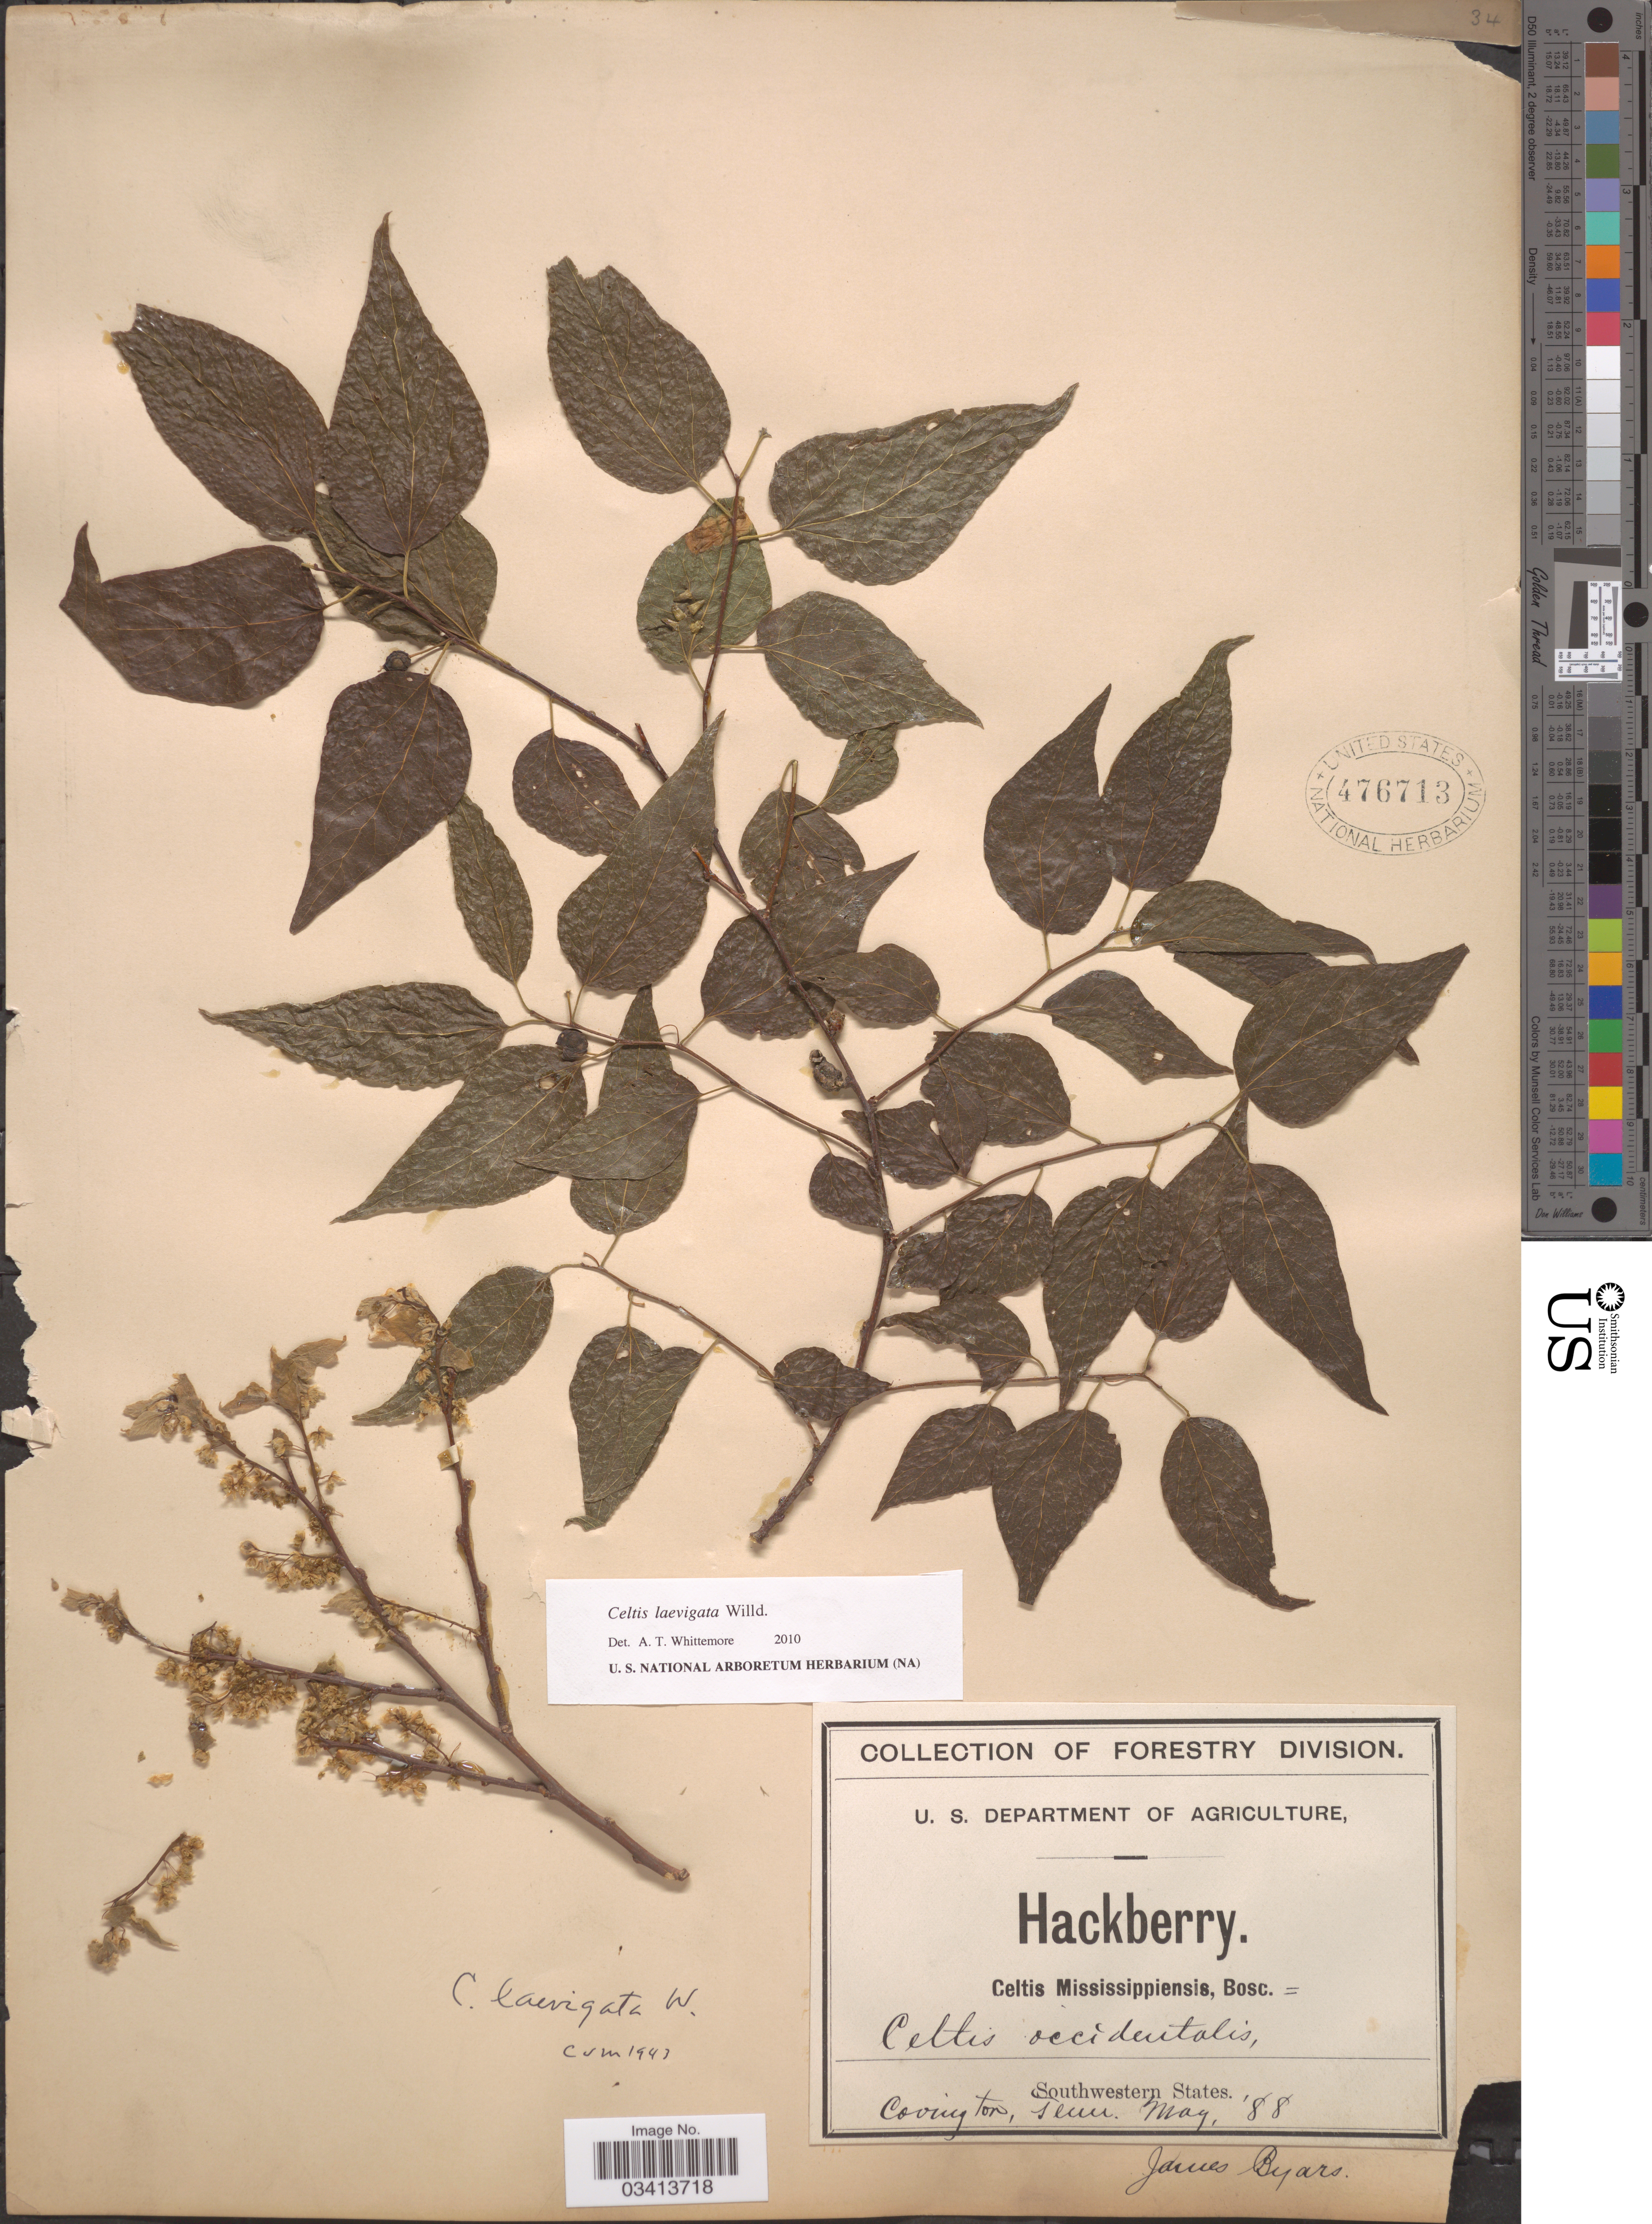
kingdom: Plantae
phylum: Tracheophyta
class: Magnoliopsida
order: Rosales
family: Cannabaceae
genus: Celtis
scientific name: Celtis laevigata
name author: Willd.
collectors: J. Byars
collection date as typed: Transcribed d/m/y: /5/88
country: United States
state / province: Tennessee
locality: Southwestern States. Covington.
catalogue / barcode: US 476713